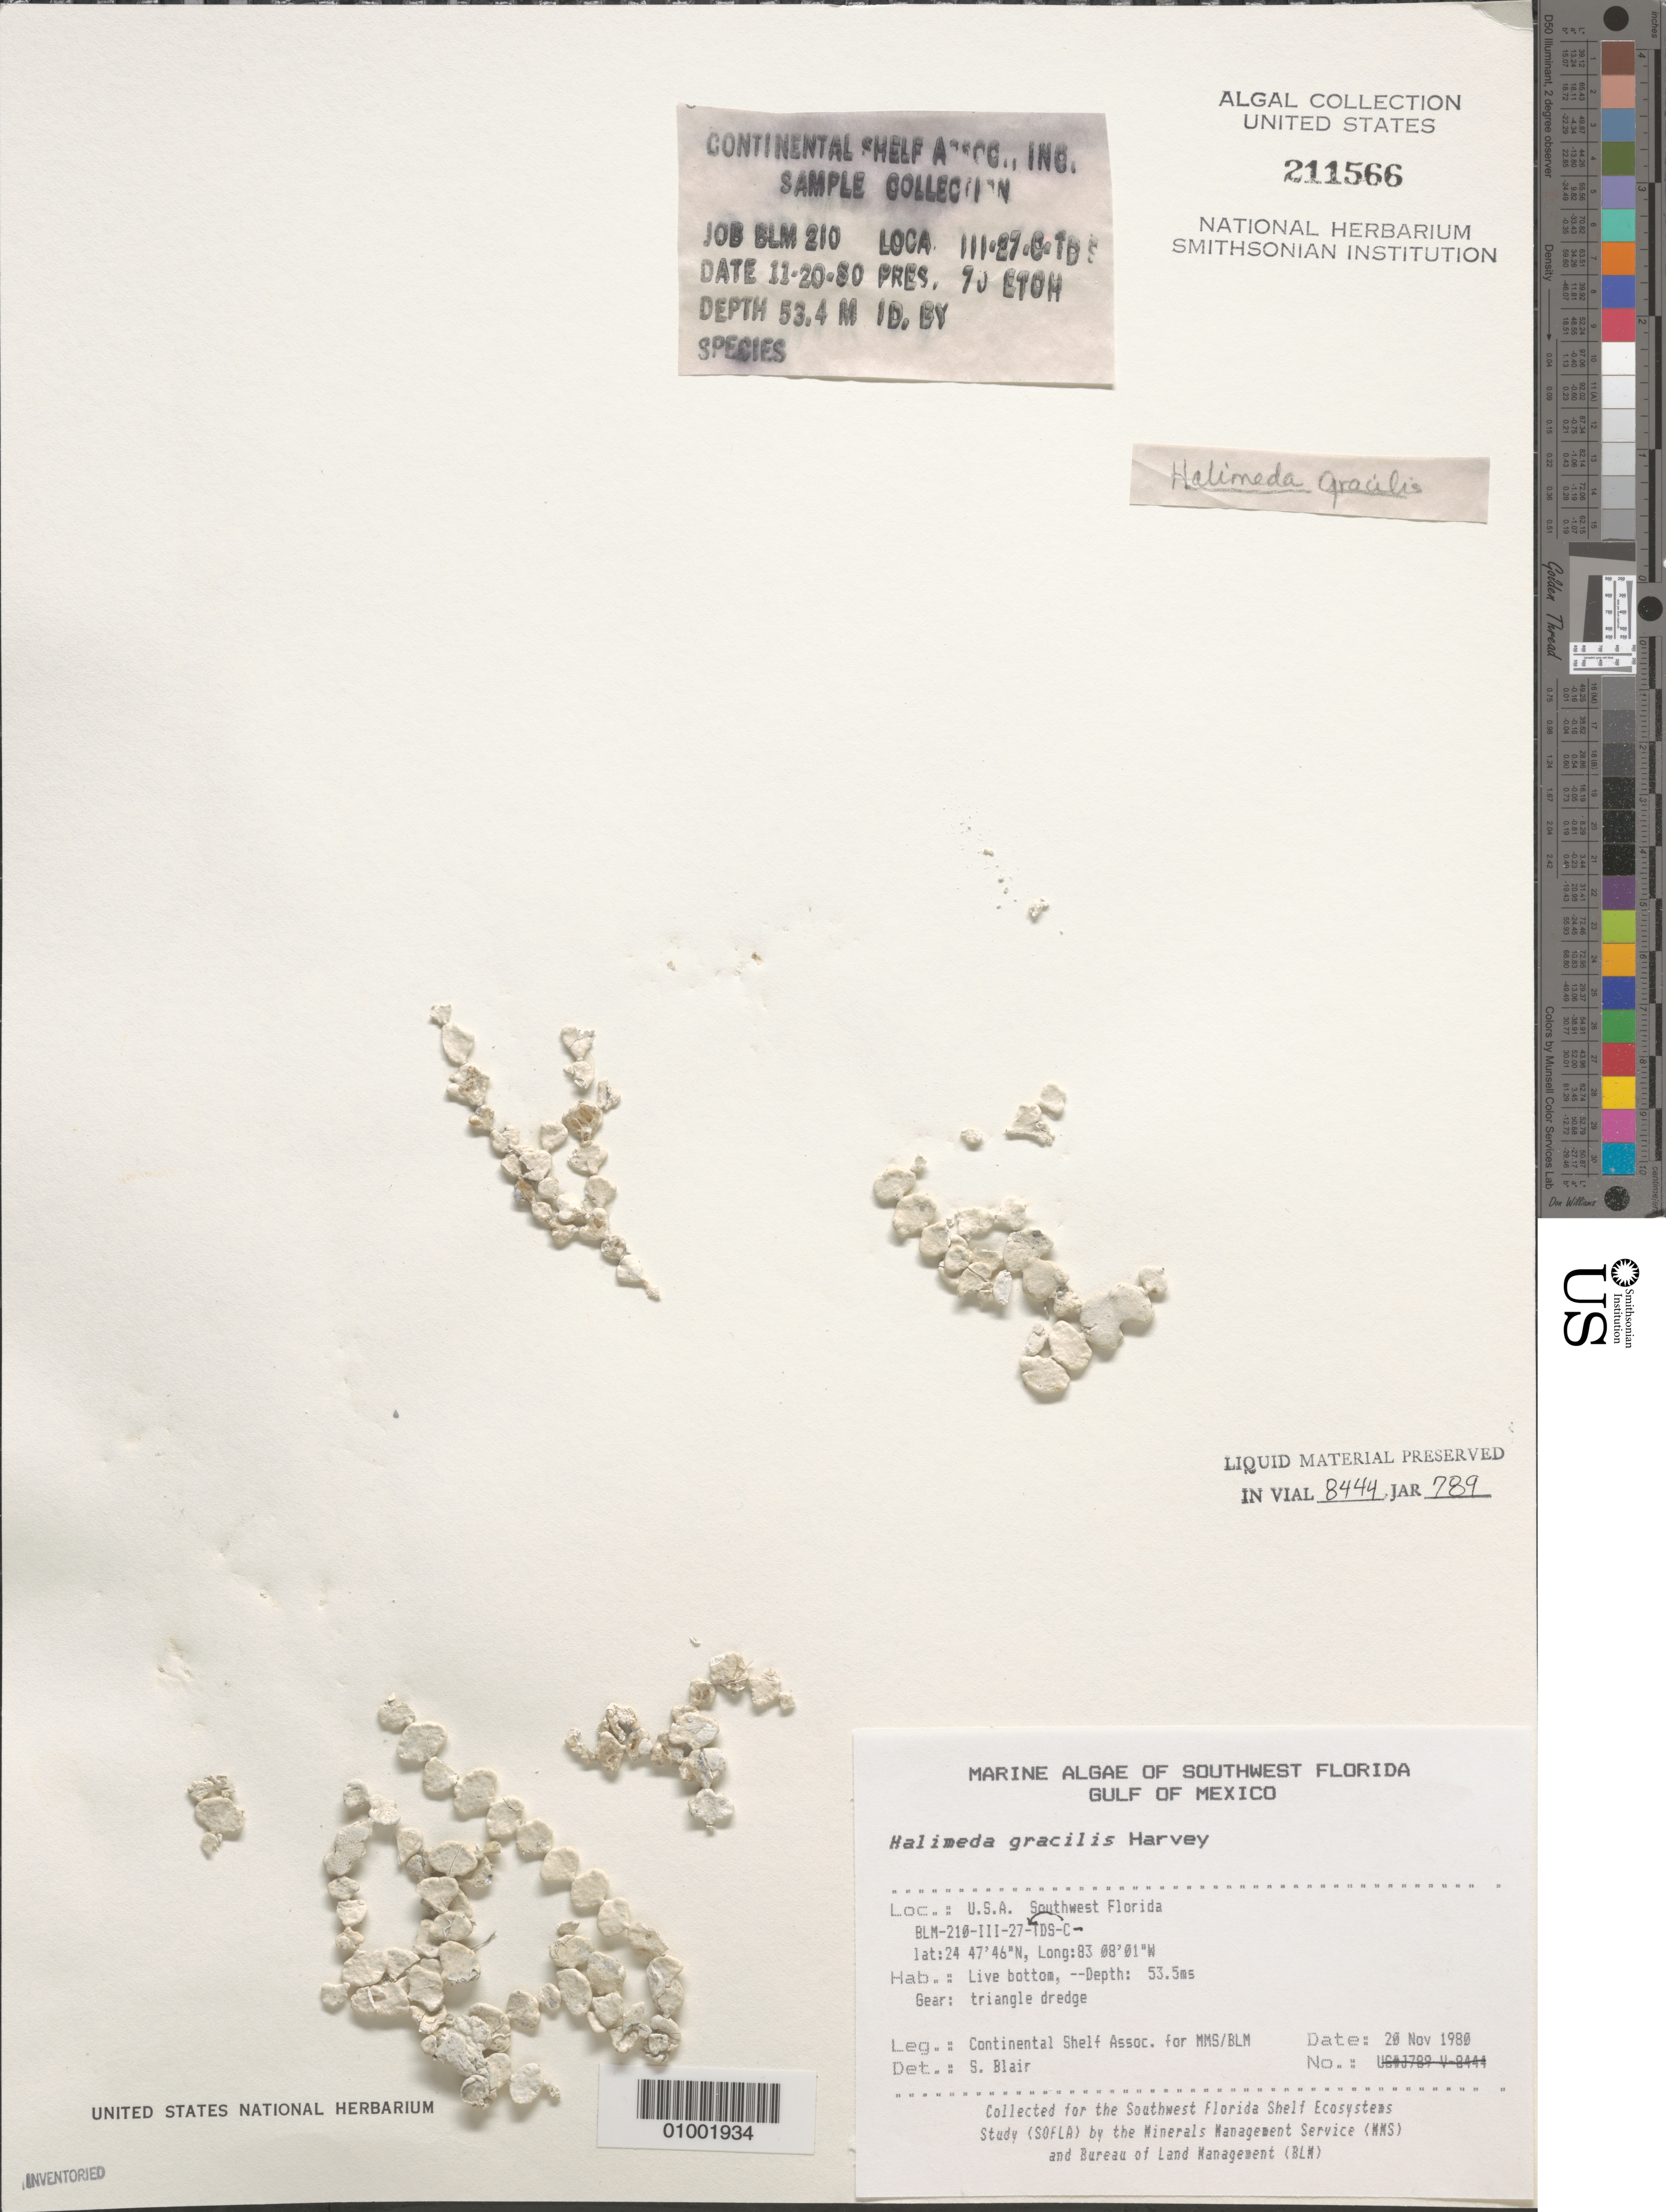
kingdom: Plantae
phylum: Chlorophyta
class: Ulvophyceae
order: Bryopsidales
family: Halimedaceae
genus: Halimeda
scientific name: Halimeda gracilis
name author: Harv. ex J. Agardh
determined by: Blair, S. M.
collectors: Continental Shelf Associates for the MMS/BLM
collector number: BLM-210-III-27-C-TDS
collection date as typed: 20 Nov 1980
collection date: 1980-11-20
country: United States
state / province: Florida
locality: Gulf of Mexico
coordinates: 24 47'46"N, 83 08'01"W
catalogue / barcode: US 211566